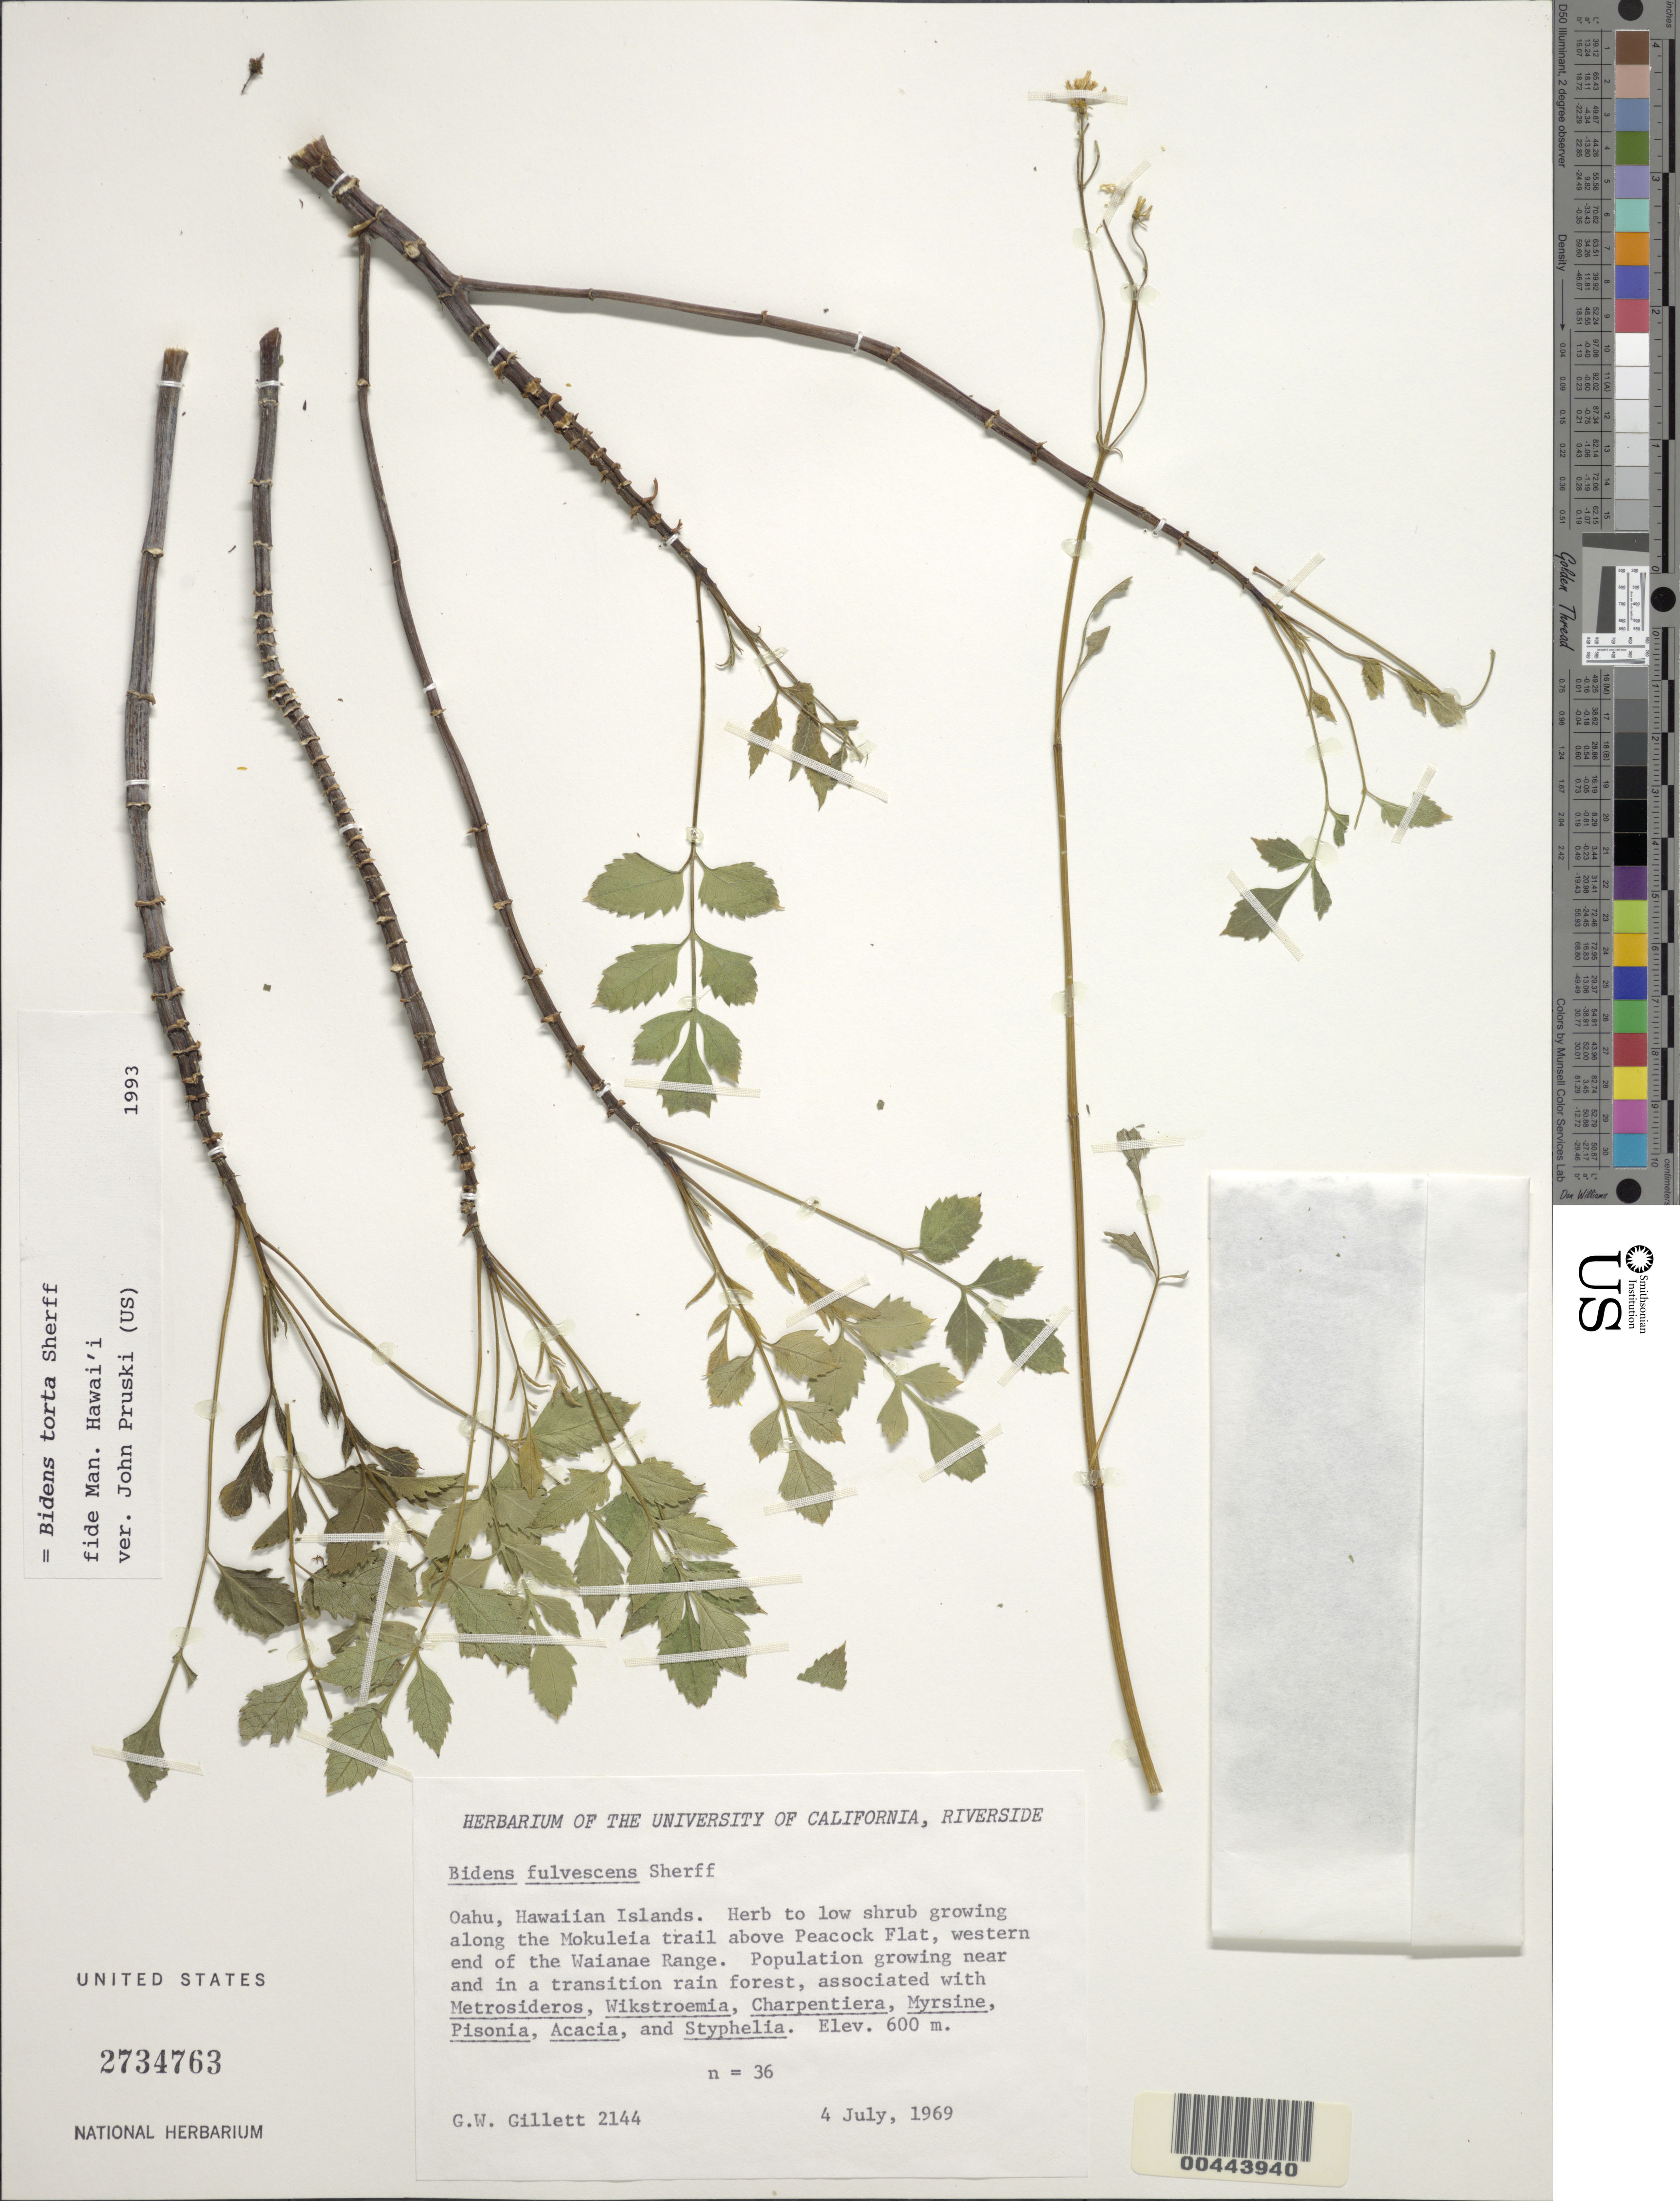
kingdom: Plantae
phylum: Tracheophyta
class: Magnoliopsida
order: Asterales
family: Asteraceae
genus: Bidens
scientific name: Bidens torta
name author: Sherff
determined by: Pruski, J. F.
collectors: G. Gillett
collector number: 2144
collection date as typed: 4 Jul 1969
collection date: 1969-07-04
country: United States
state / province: Hawaii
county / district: Honolulu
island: Oahu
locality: Growing along the Mokuleia Trail above Peacock Flat, W end of Waianae Range.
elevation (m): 600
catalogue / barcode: US 2734763